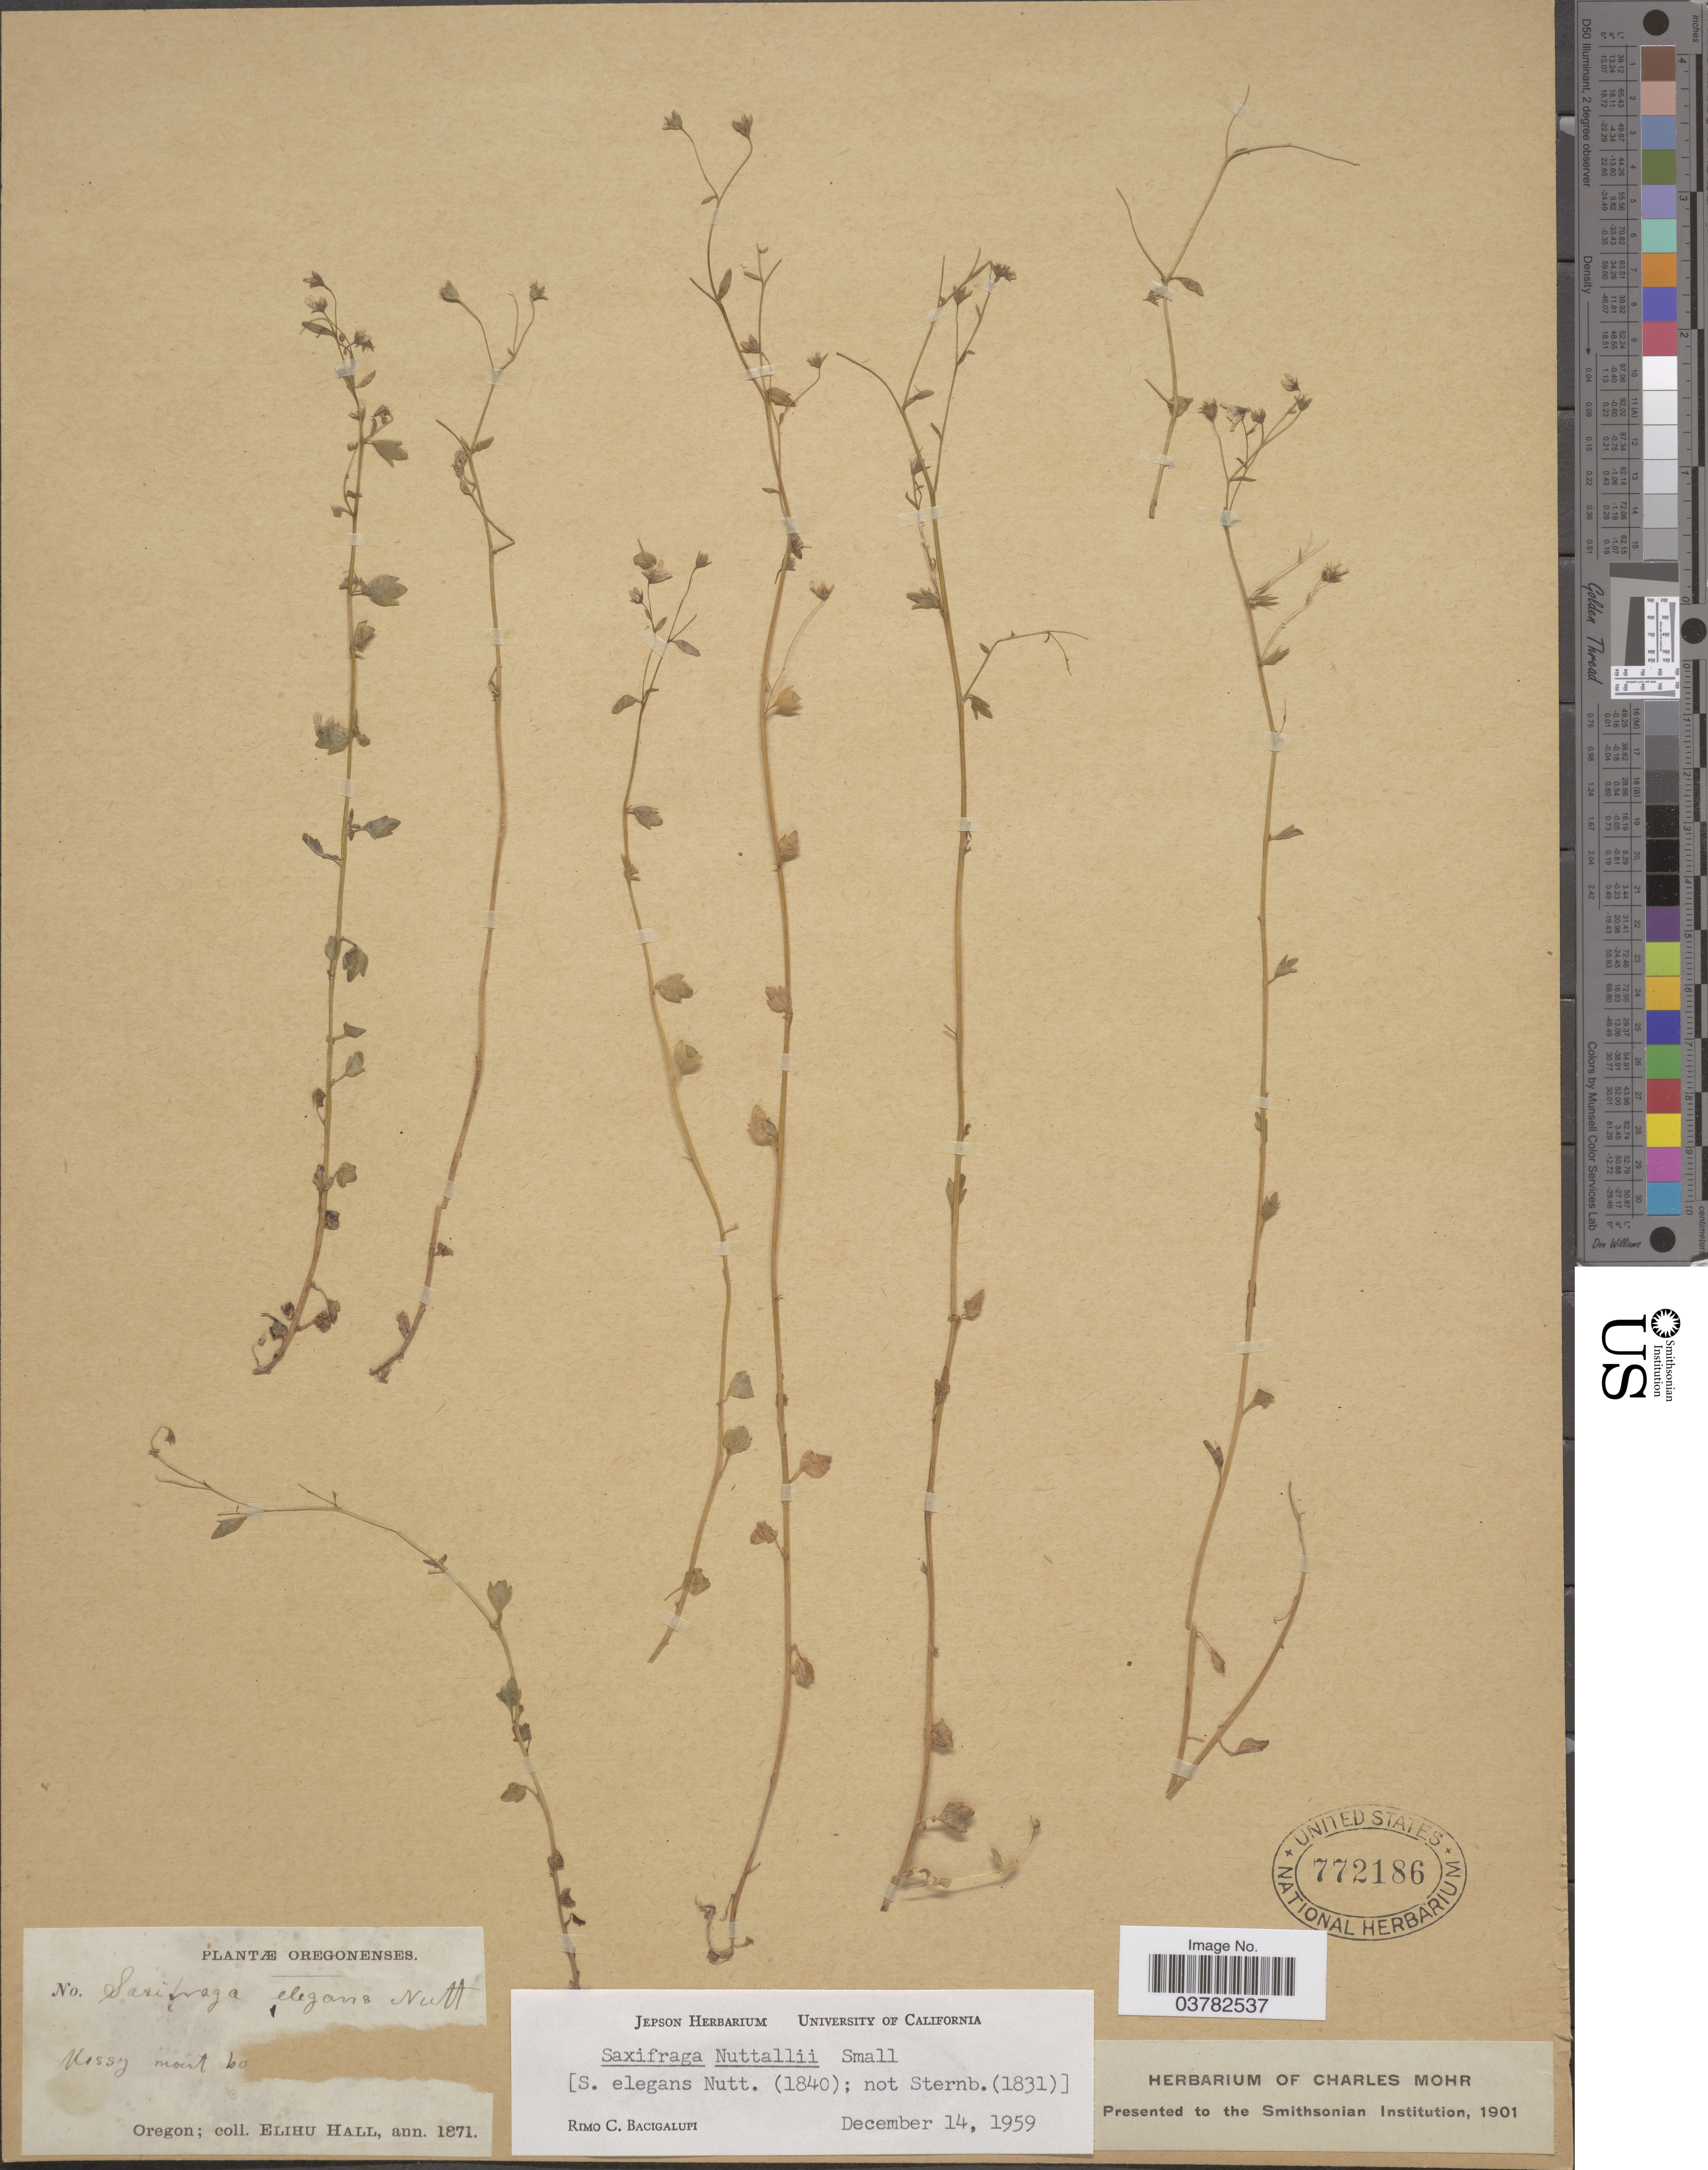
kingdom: Plantae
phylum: Tracheophyta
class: Magnoliopsida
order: Saxifragales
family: Saxifragaceae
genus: Saxifraga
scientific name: Saxifraga nuttallii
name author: Small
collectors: E. Hall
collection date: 1871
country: United States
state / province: Oregon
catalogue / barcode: US 772186